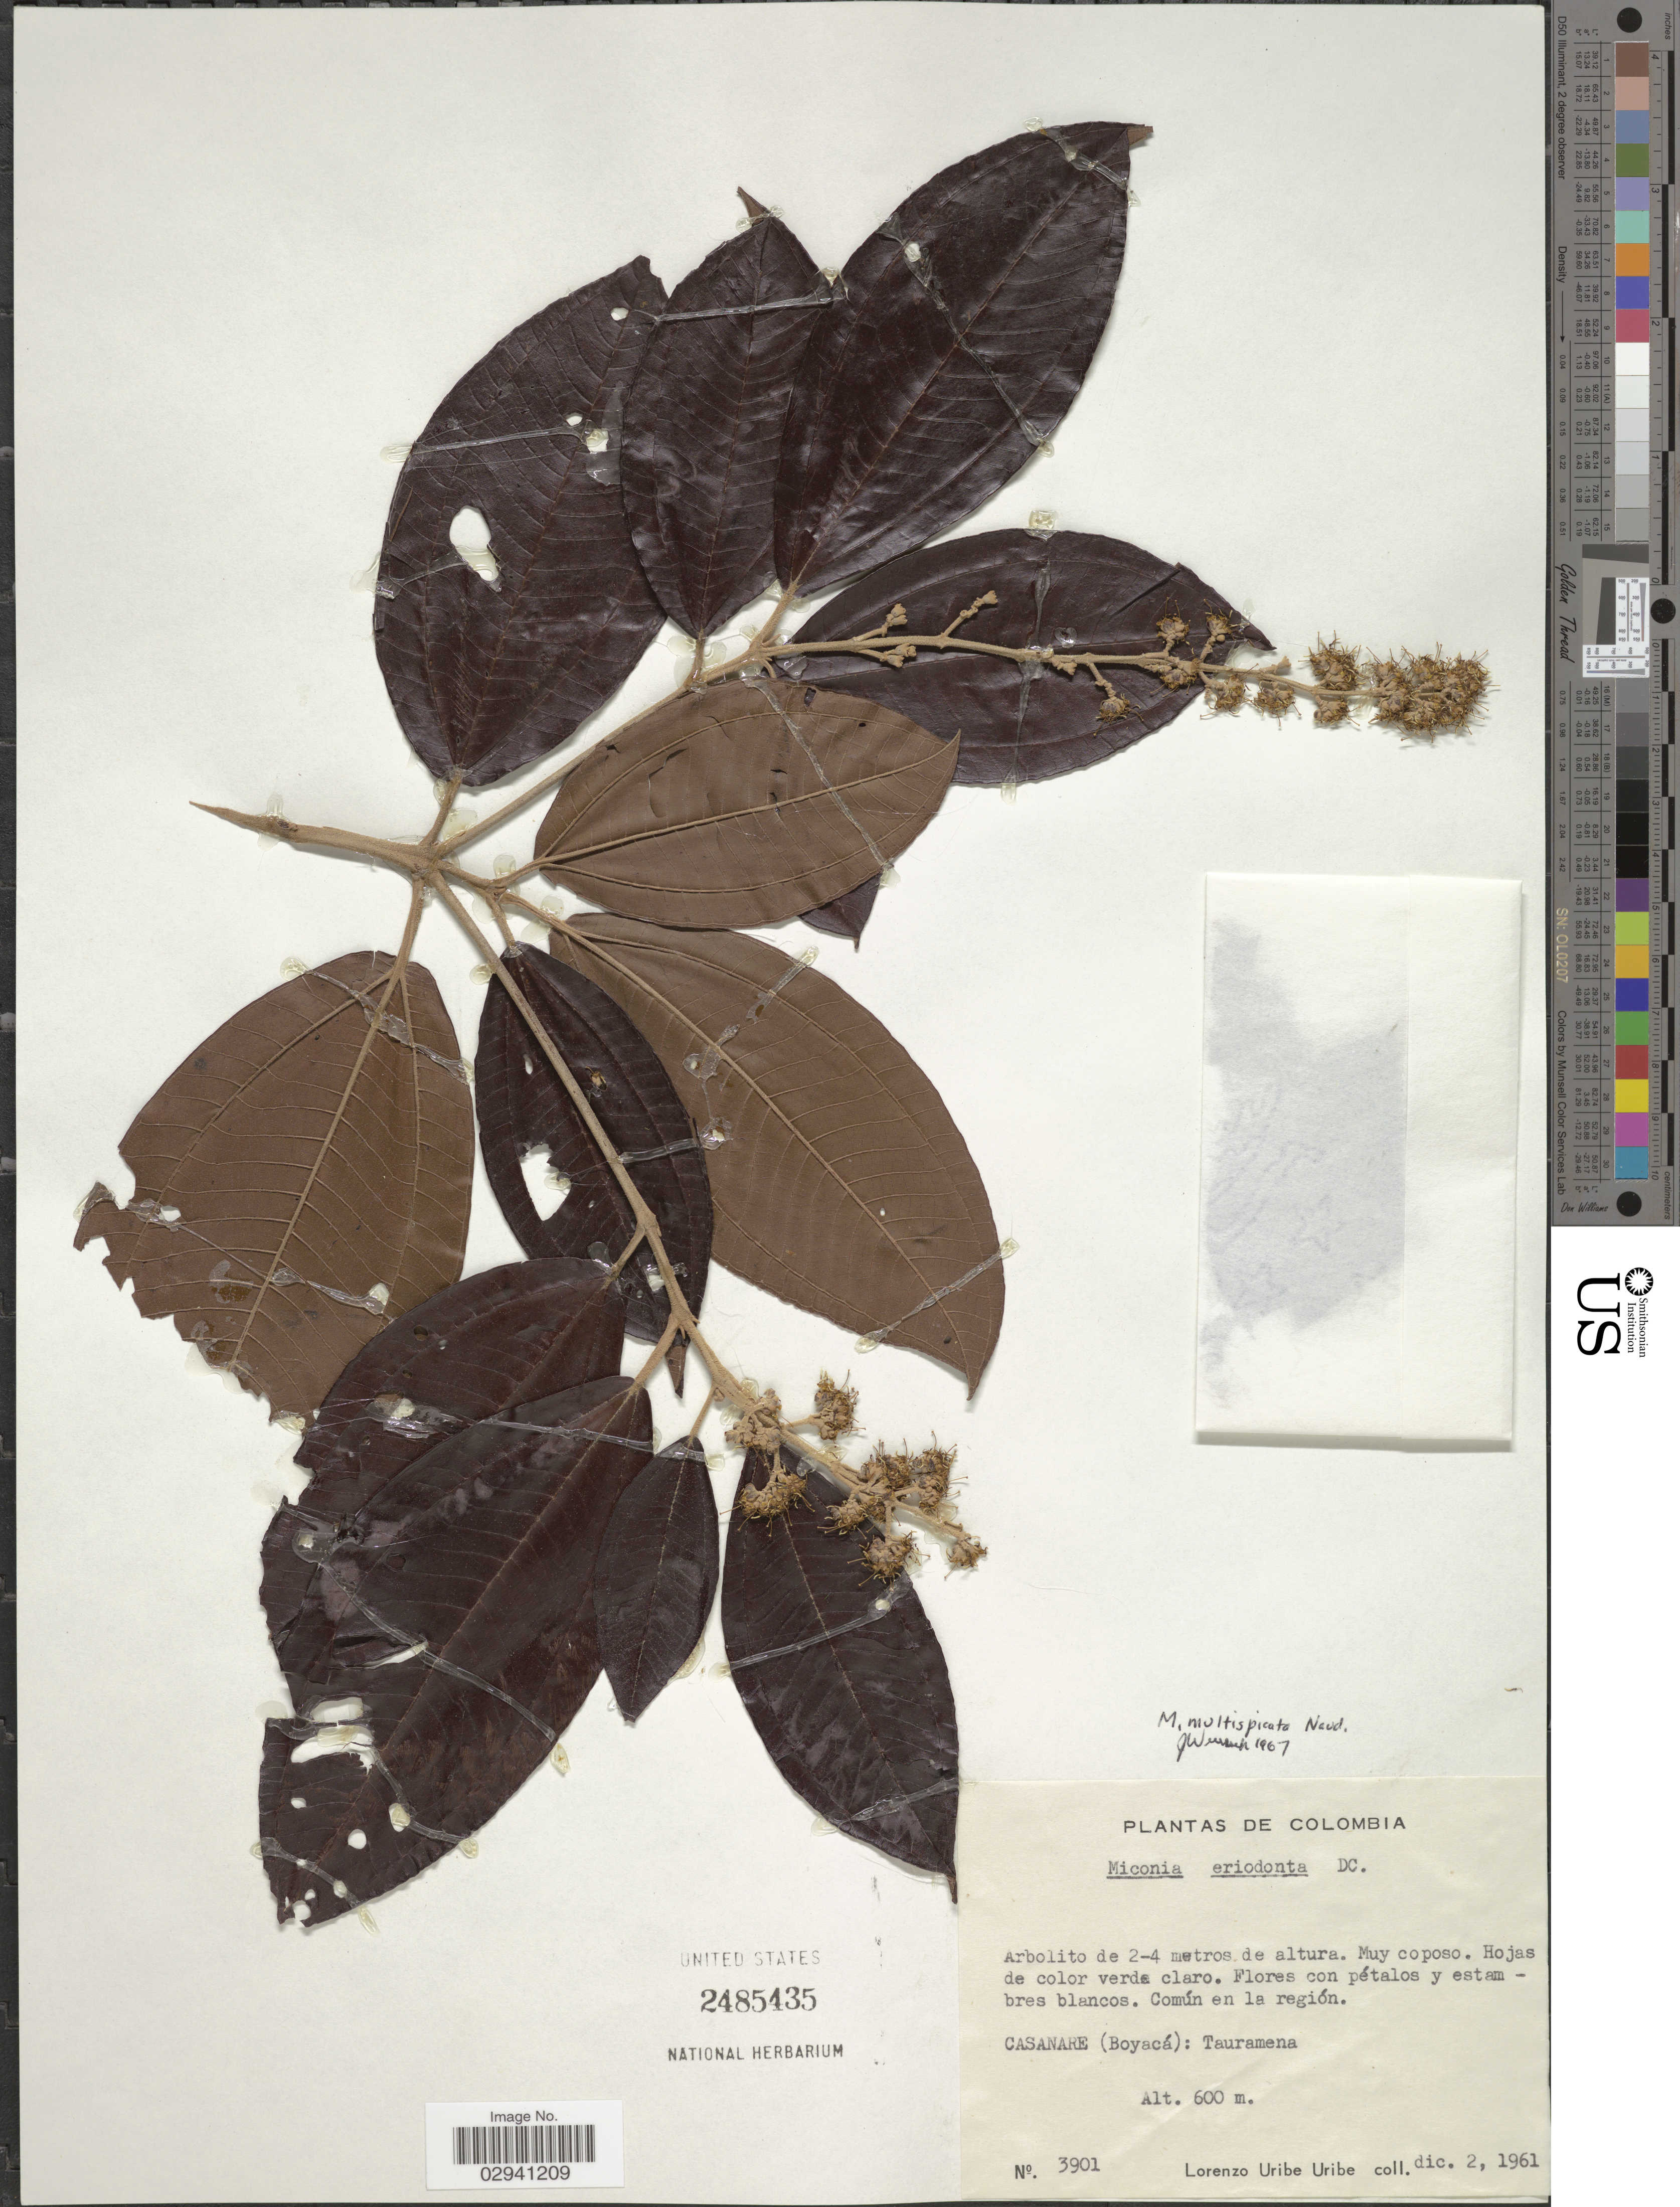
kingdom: Plantae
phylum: Tracheophyta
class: Magnoliopsida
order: Myrtales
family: Melastomataceae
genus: Miconia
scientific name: Miconia multispicata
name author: Naudin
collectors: L. Uribe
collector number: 3901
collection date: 1961-12-02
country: Colombia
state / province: Boyacá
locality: Común en la región. Casanare (Boyacá): Tauramena.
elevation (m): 600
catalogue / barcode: US 2485435